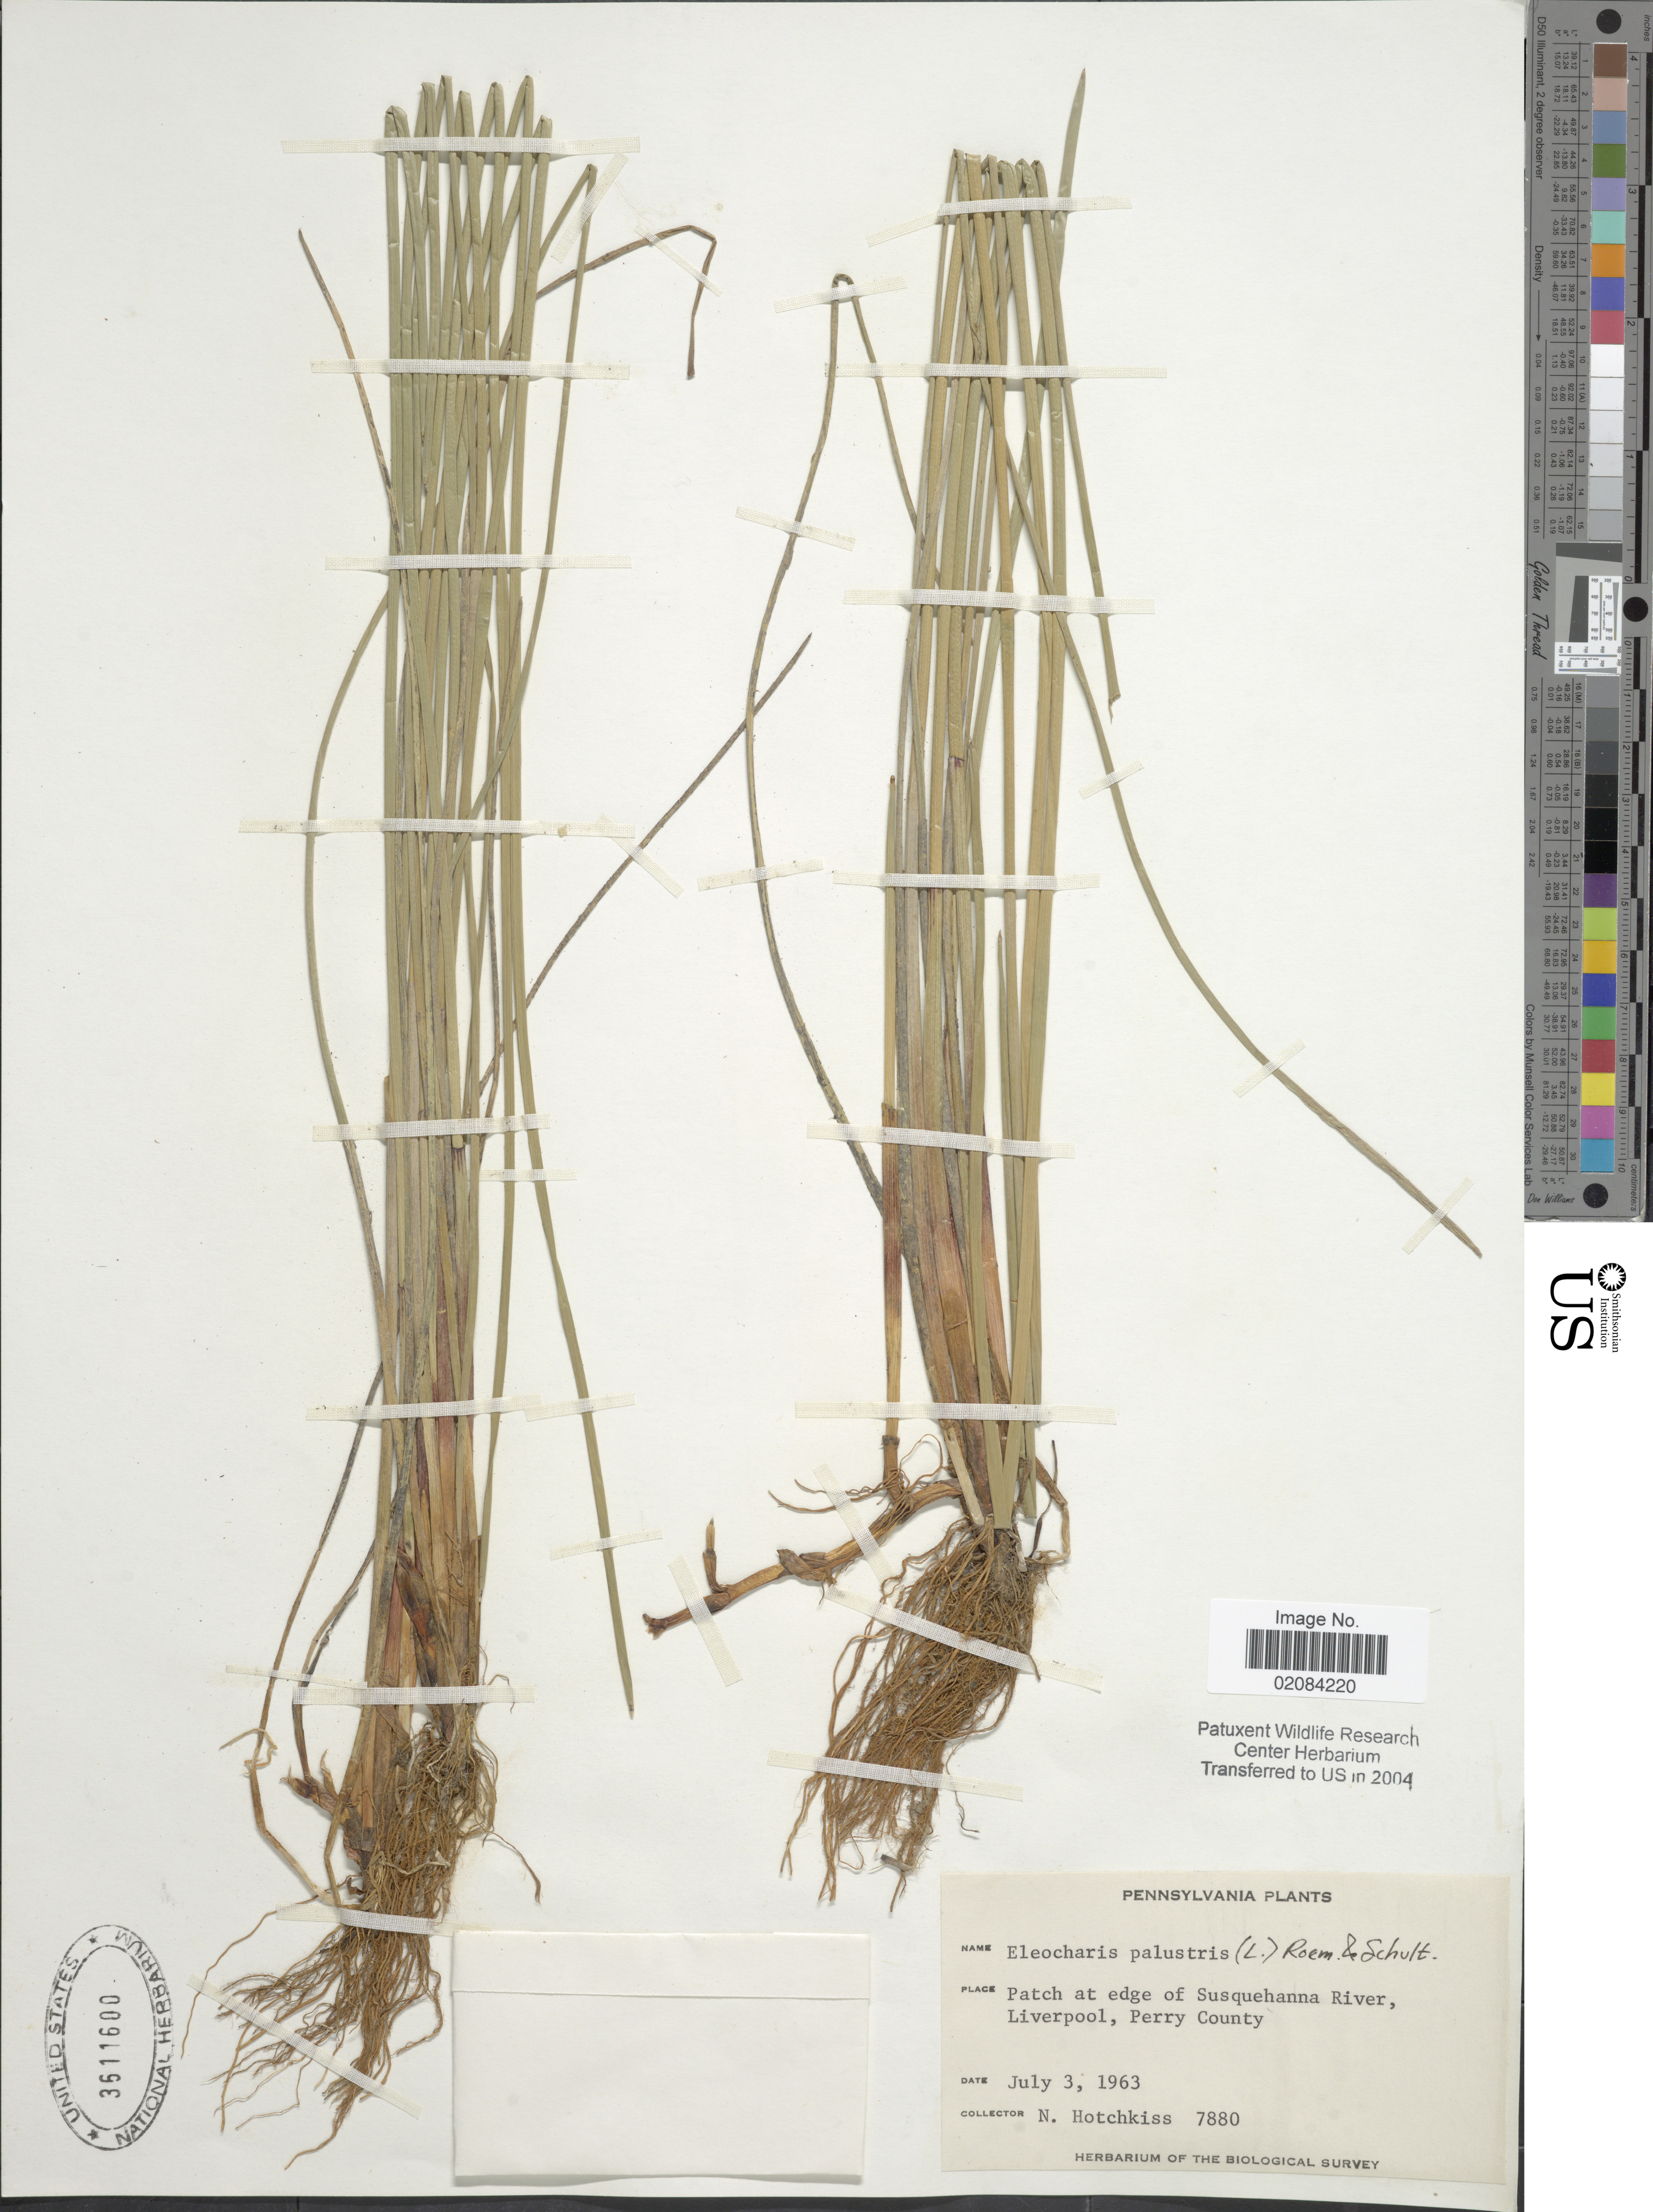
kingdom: Plantae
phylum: Tracheophyta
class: Liliopsida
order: Poales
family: Cyperaceae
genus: Eleocharis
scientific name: Eleocharis palustris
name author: (L.) Roem. & Schult.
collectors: N. Hotchkiss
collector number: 7880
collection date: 1963-07-03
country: United States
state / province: Pennsylvania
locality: Patch at edge of Susquehanna River, Liverpool, Perry County.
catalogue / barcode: US 3611600